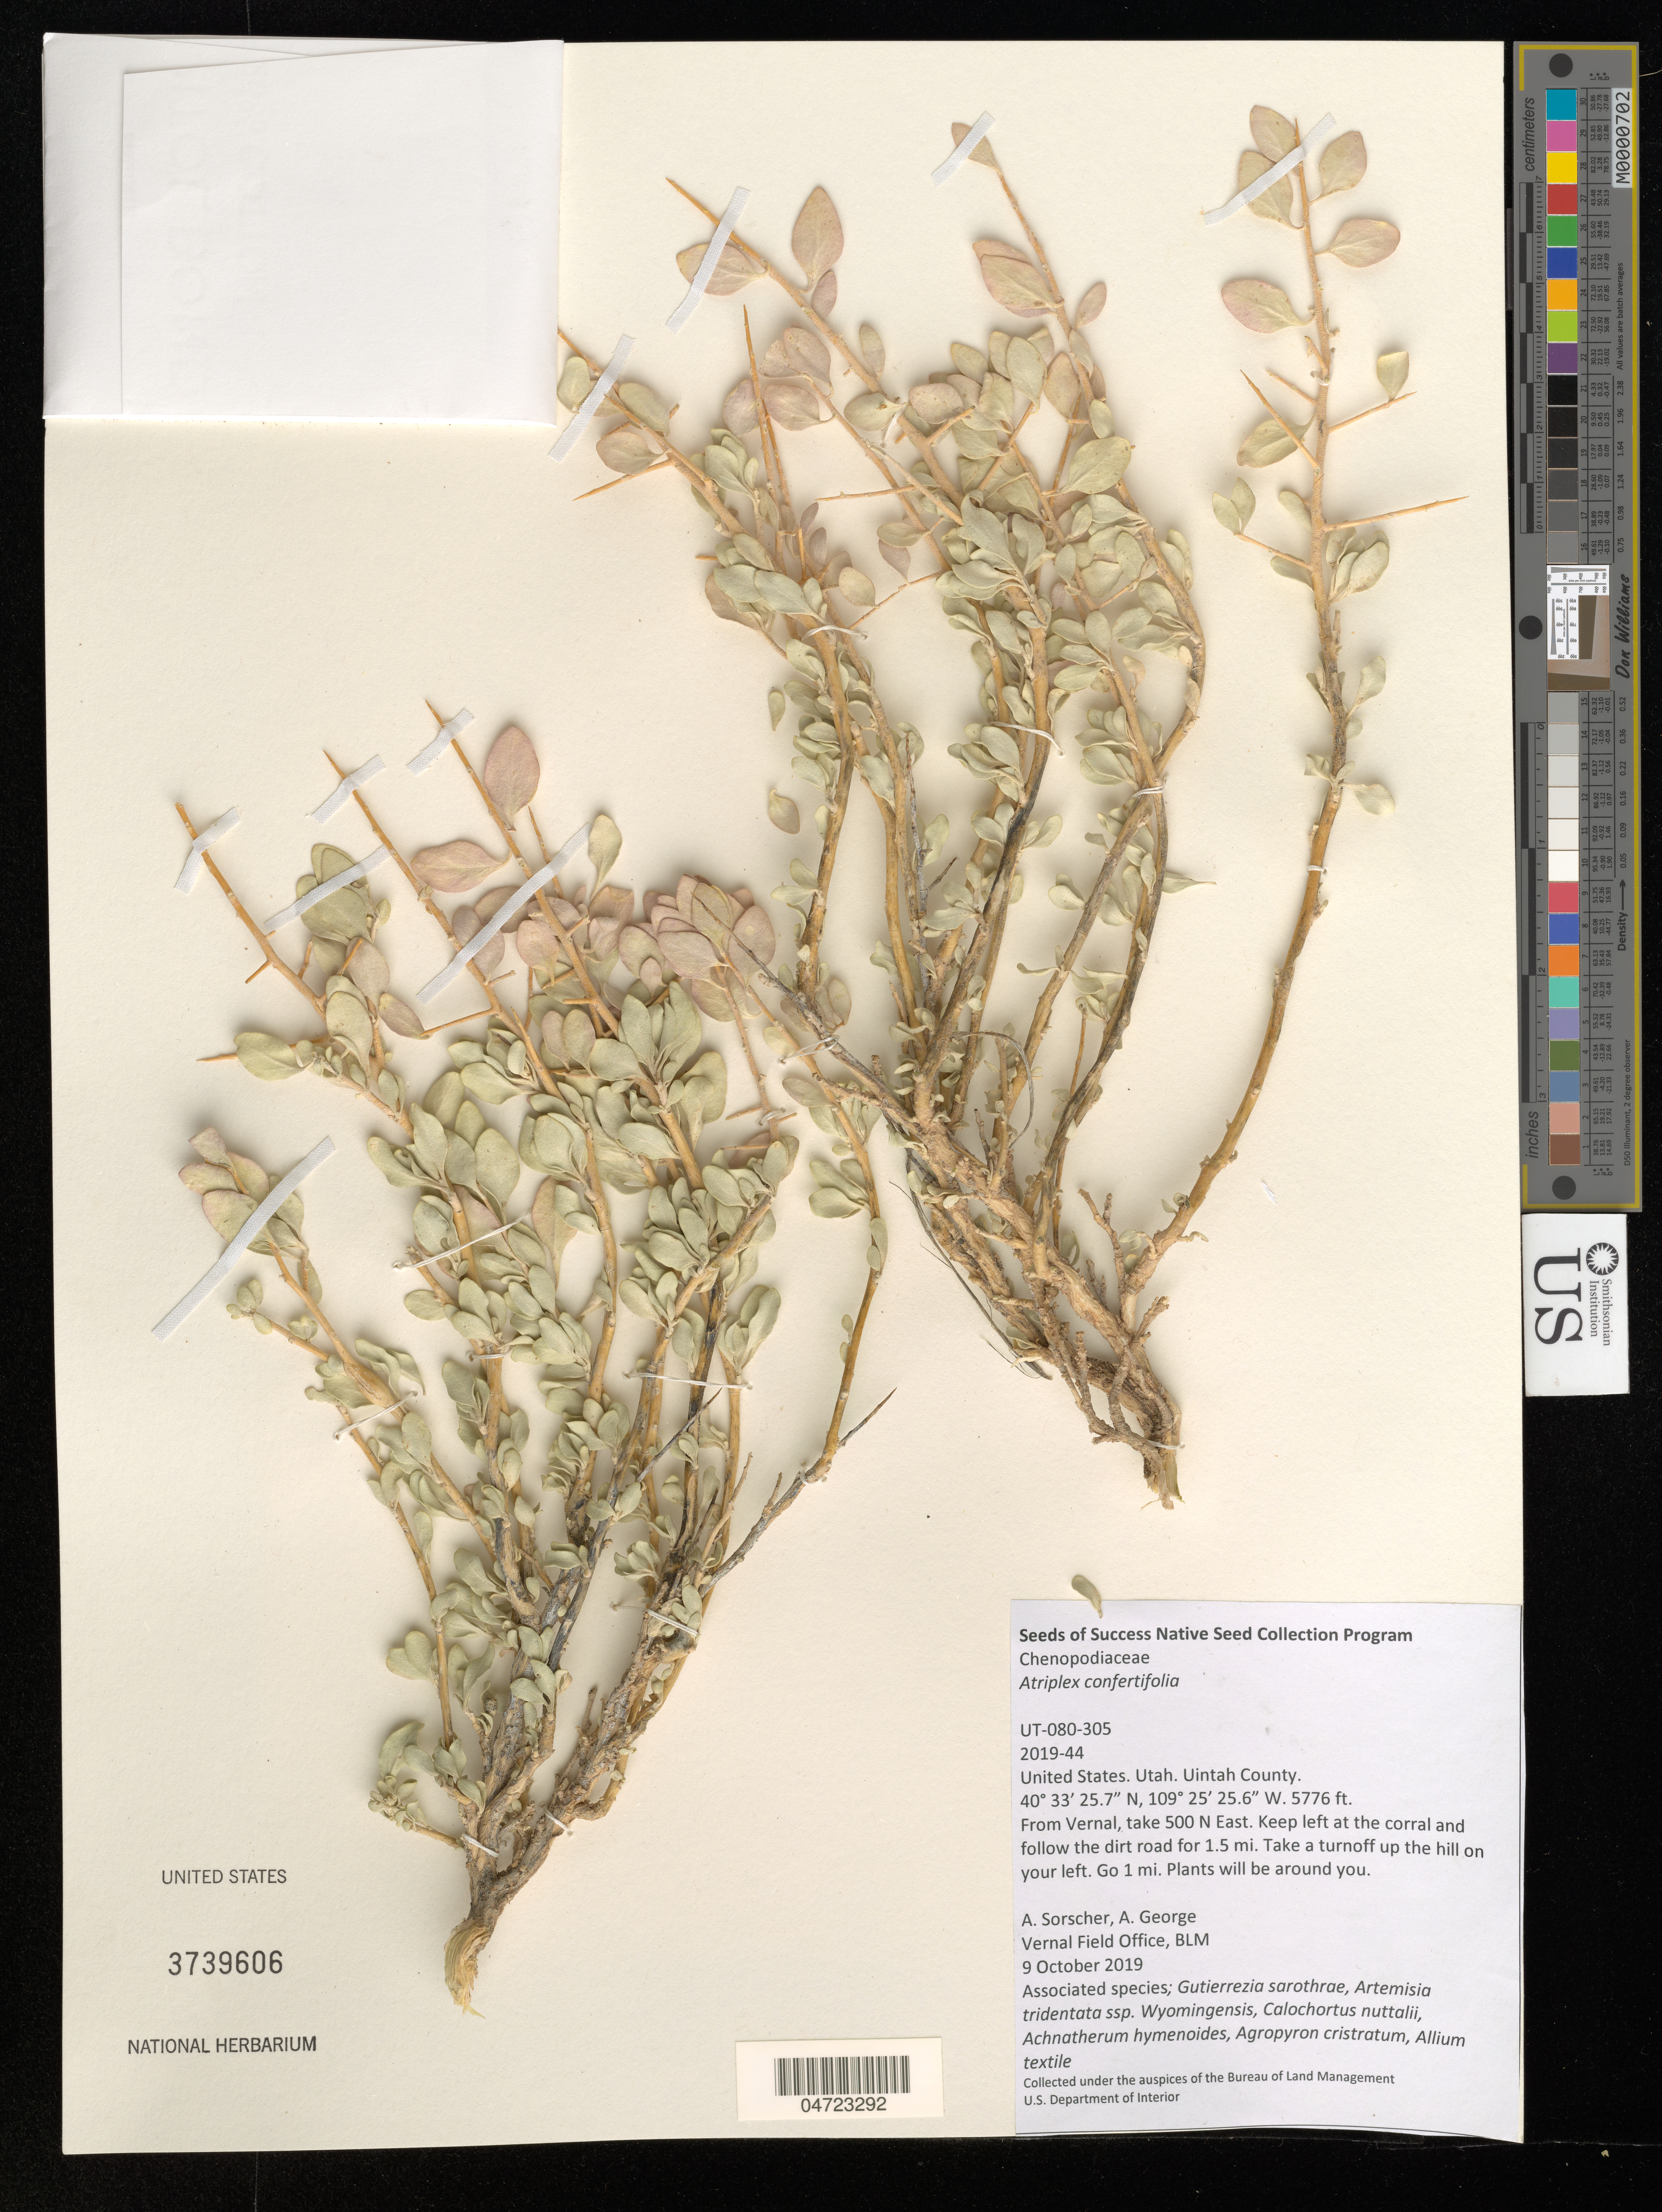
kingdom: Plantae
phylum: Tracheophyta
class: Magnoliopsida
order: Caryophyllales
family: Amaranthaceae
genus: Atriplex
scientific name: Atriplex confertifolia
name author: (Torr. & Frém.) S. Watson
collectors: A. Sorscher & A. George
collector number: UT-080-305/2019-44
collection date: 2019-10-09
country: United States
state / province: Utah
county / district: Uintah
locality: Uintah County. From Vernal, take 500 N East. Keep left at the corral and follow the dirt road for 1.5 mi. Take a turnoff up the hill on your left. Go 1 mi. Plants will be around you.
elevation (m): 1761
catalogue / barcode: US 3739606